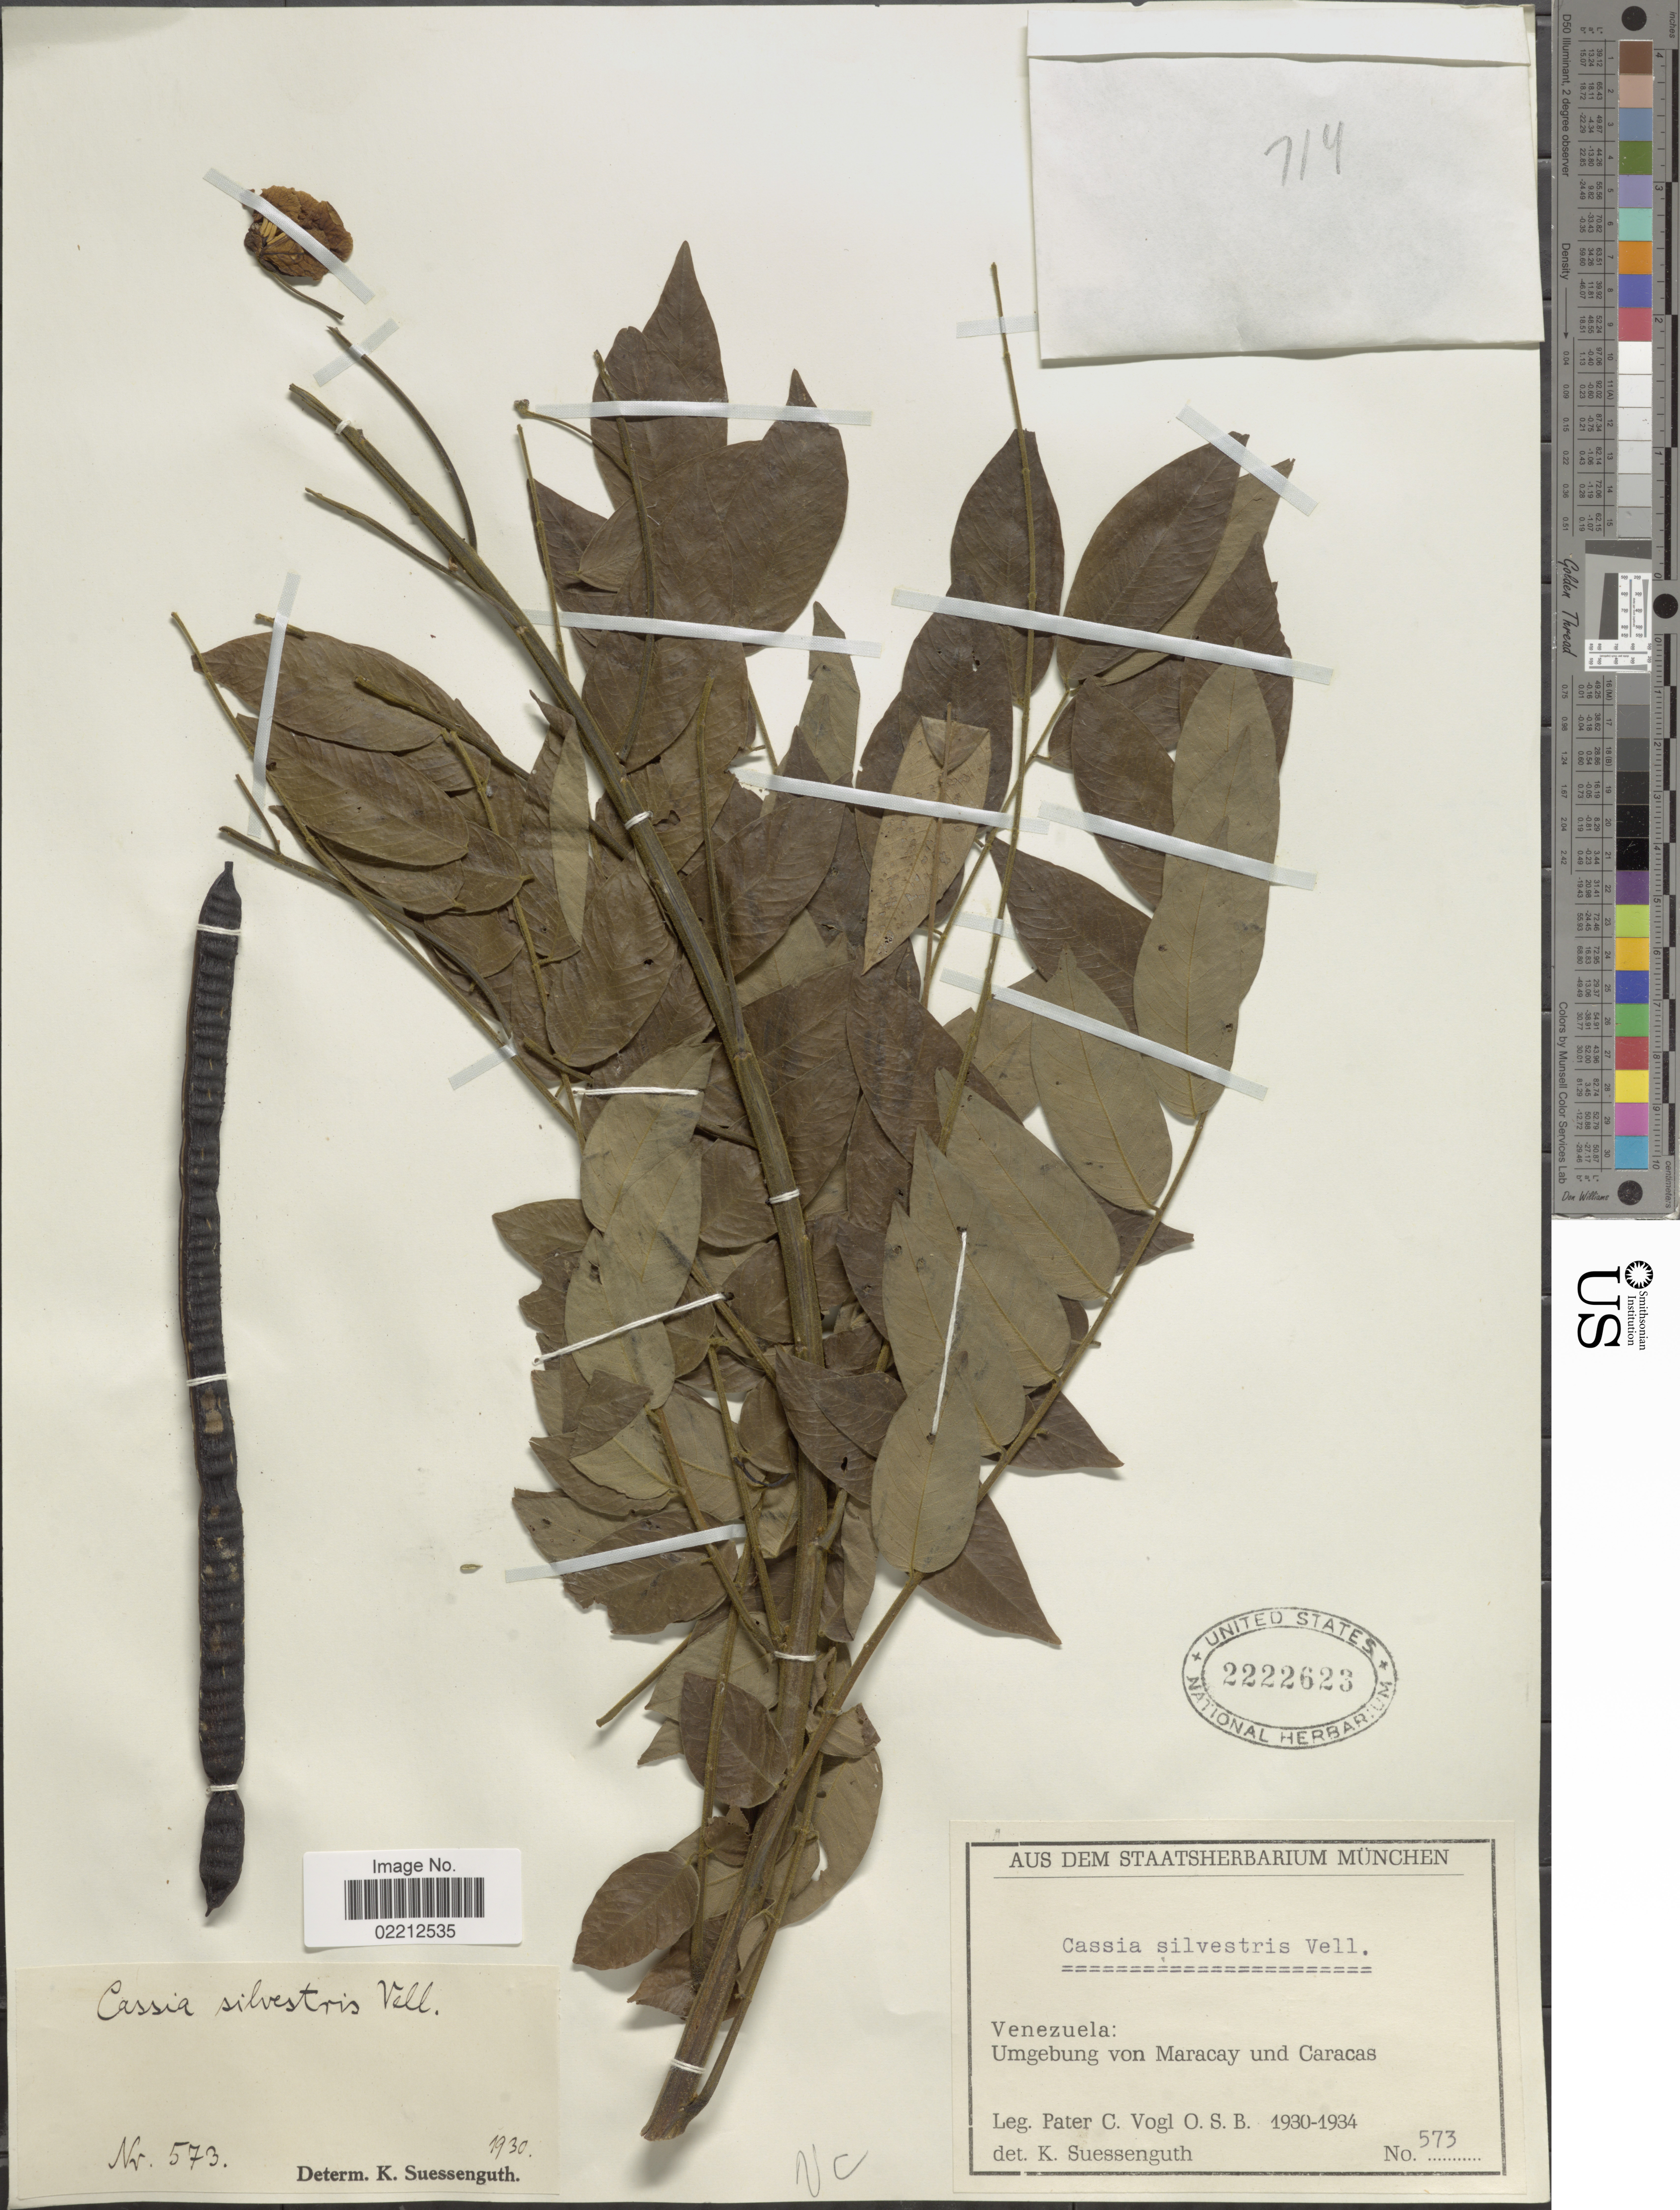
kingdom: Plantae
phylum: Tracheophyta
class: Magnoliopsida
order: Fabales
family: Fabaceae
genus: Senna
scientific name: Senna silvestris var. silvestris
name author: (Vell.) H.S. Irwin & Barneby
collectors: P. C. Vogl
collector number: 573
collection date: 1930/1934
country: Venezuela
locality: Umgebung von Maracay und Caracas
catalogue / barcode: US 2222623